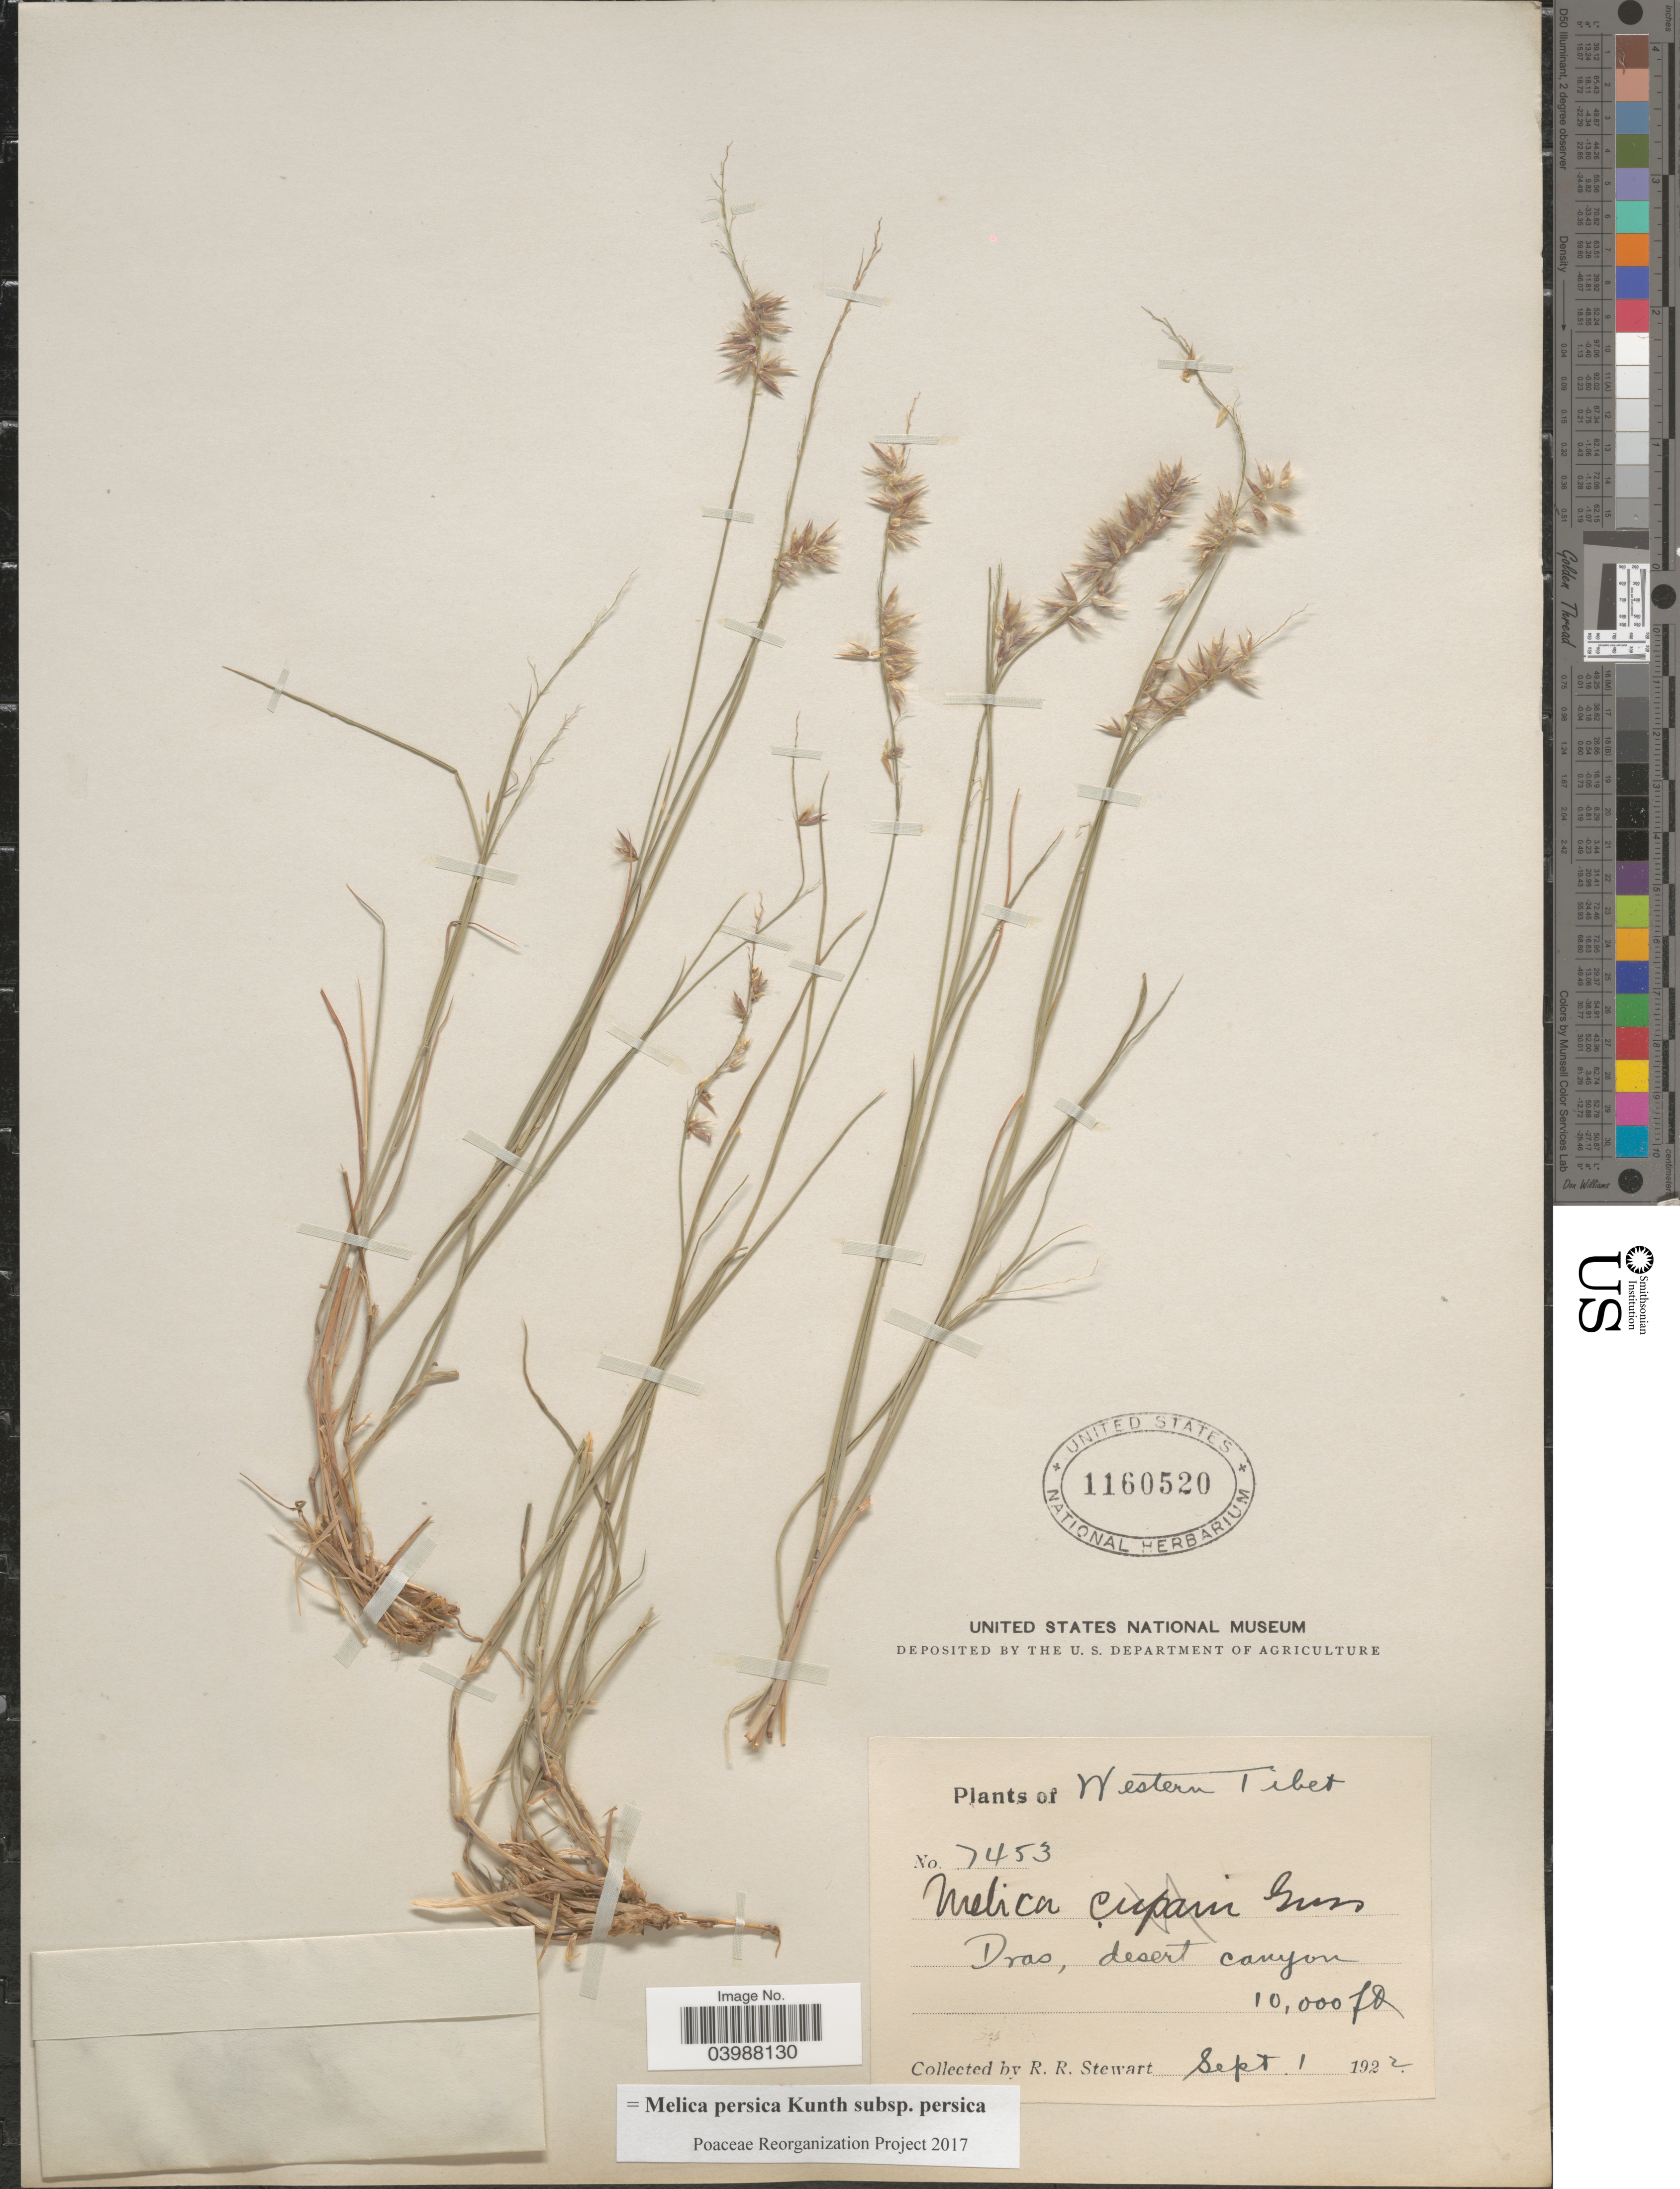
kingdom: Plantae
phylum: Tracheophyta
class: Liliopsida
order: Poales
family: Poaceae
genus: Melica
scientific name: Melica persica subsp. persica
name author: Kunth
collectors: R. Stewart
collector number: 7453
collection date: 1922-09-01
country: China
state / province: Xizang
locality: Western Tibet. Dras, desert canyon.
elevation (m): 3048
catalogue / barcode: US 1160520